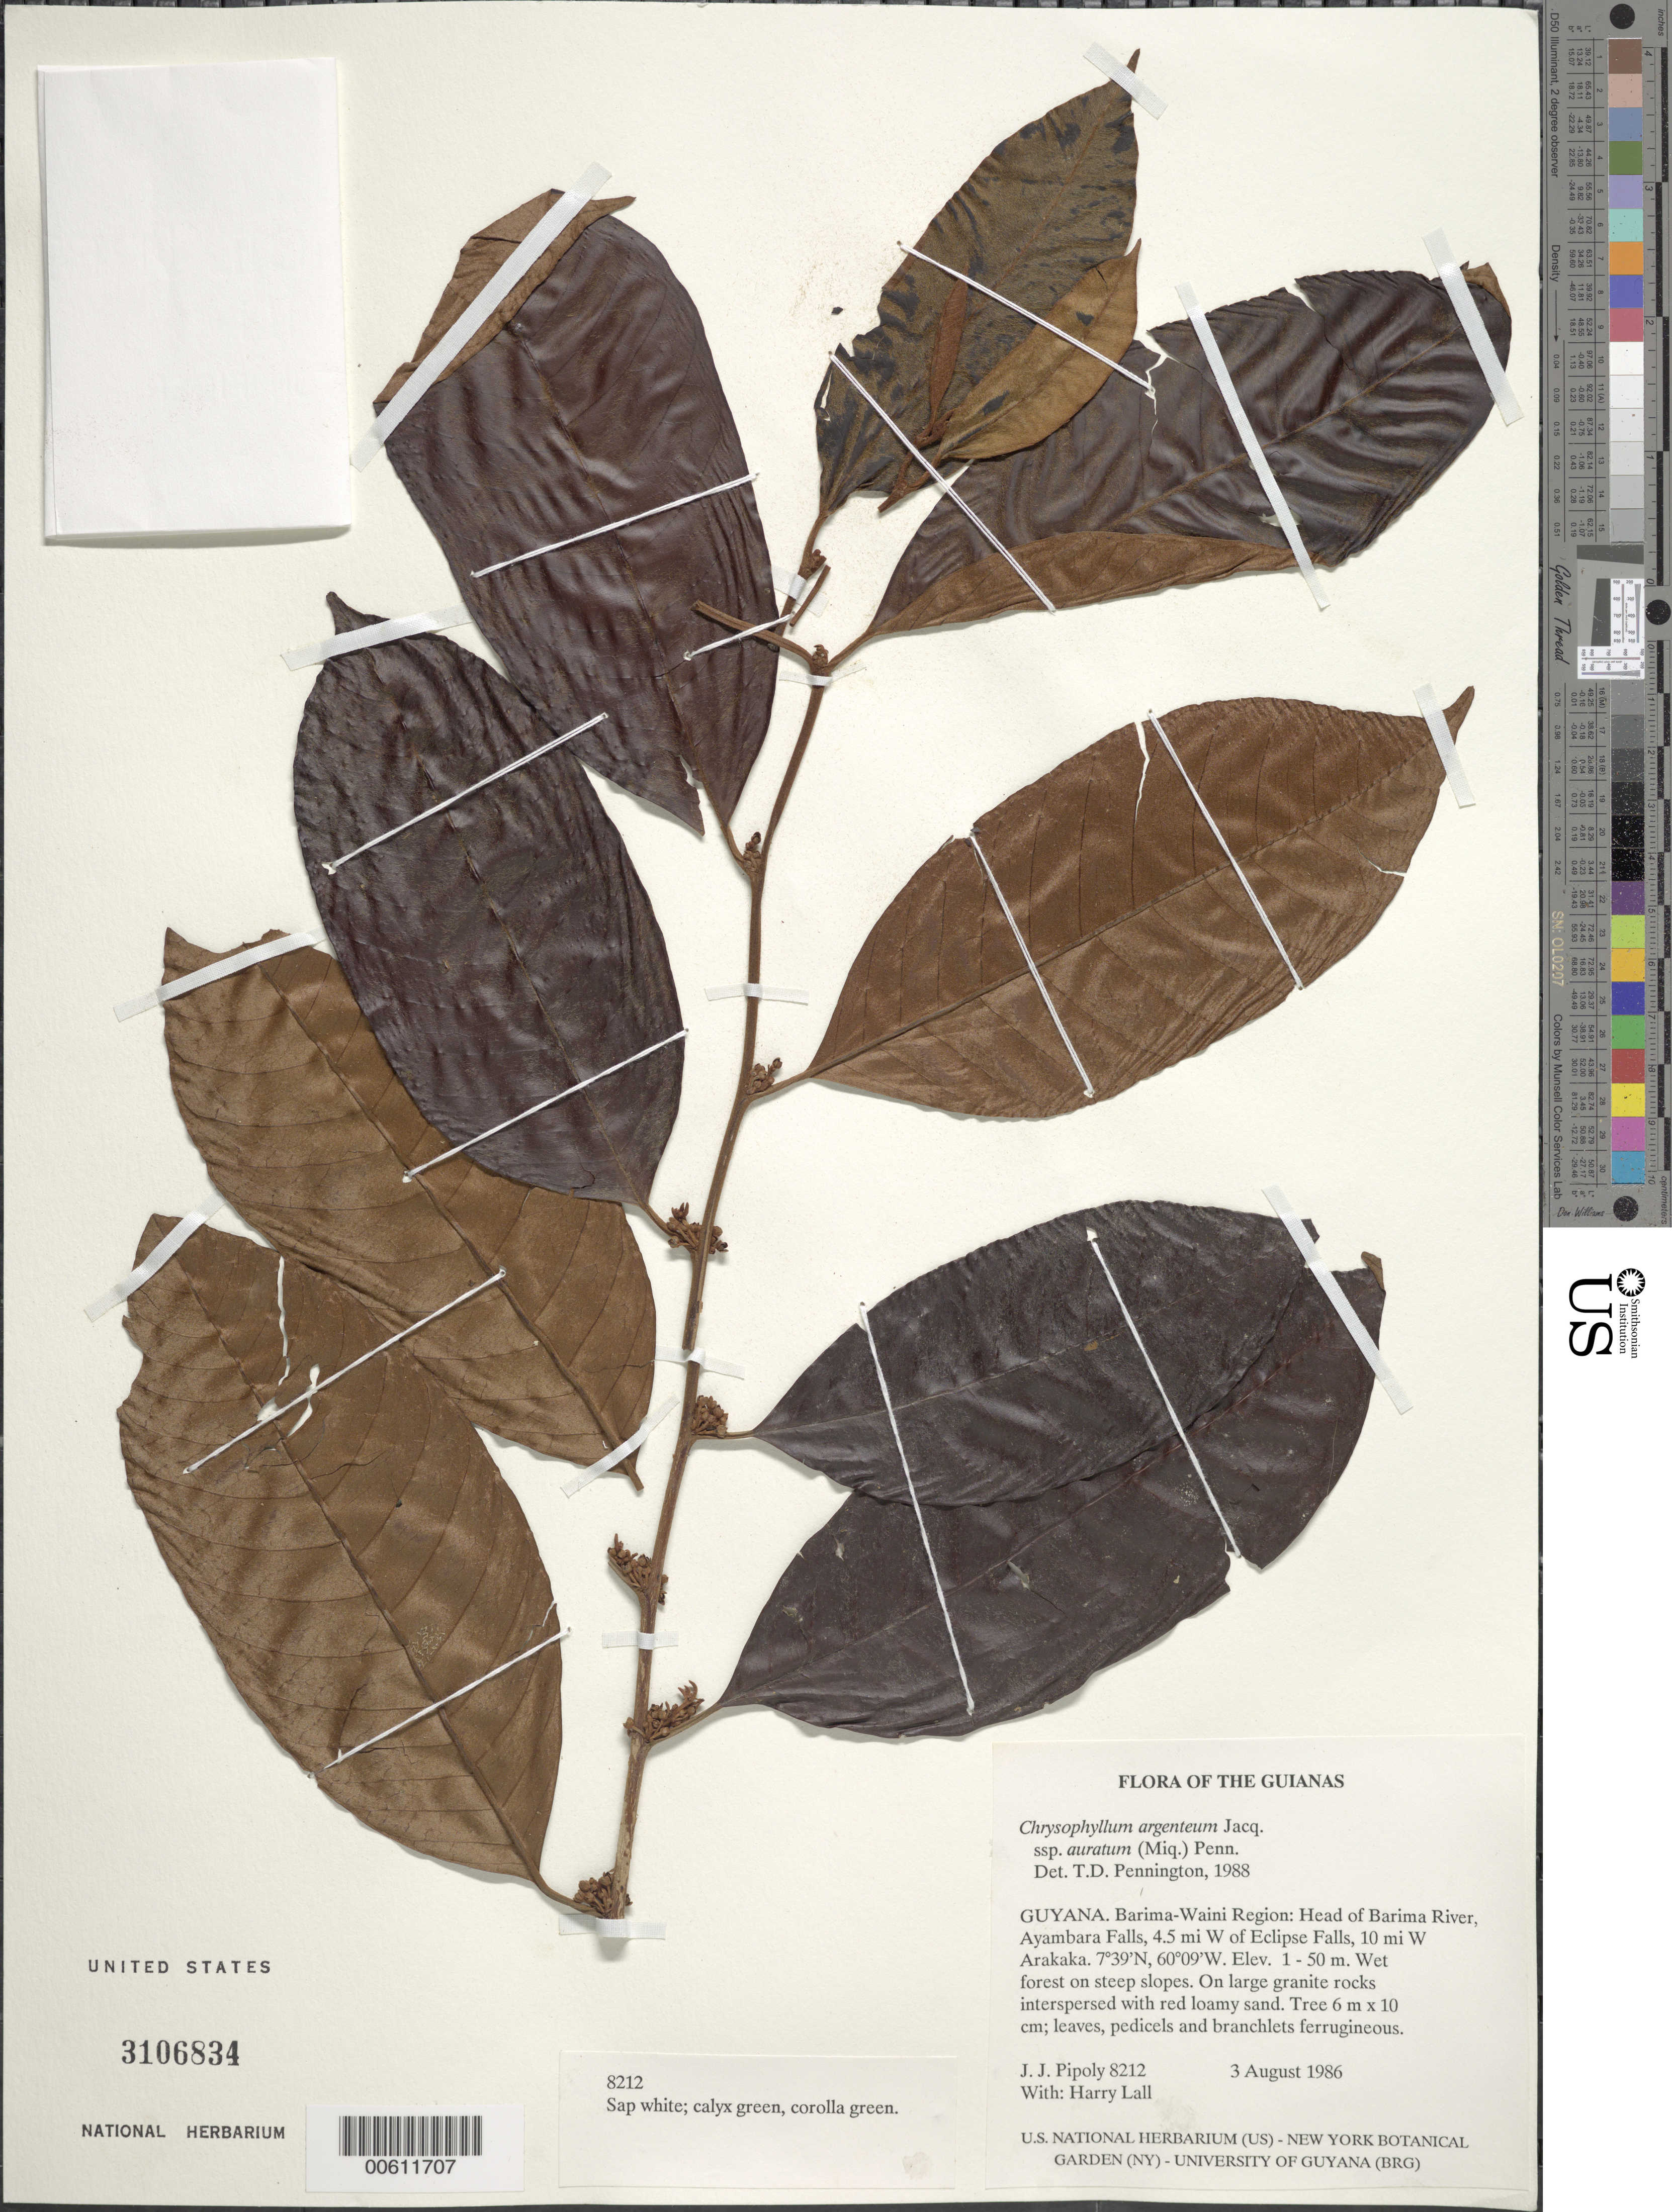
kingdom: Plantae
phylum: Tracheophyta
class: Magnoliopsida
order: Ericales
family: Sapotaceae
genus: Chrysophyllum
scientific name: Chrysophyllum argenteum subsp. auratum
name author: (Miq.) T.D. Penn.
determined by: Pennington, T. D., (K)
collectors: J. J. Pipoly & H. Lall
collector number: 8212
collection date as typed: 3 August 1986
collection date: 1986-08-03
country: Guyana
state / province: Barima-Waini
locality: Head of Barima R, Ayambara Falls, 4.5 mi W of Eclipse Falls, ca. 10 W of Arakaka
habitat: Wet forest on large granite rocks, interspersed with red loamy sand, on steep slopes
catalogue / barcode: US 3106834